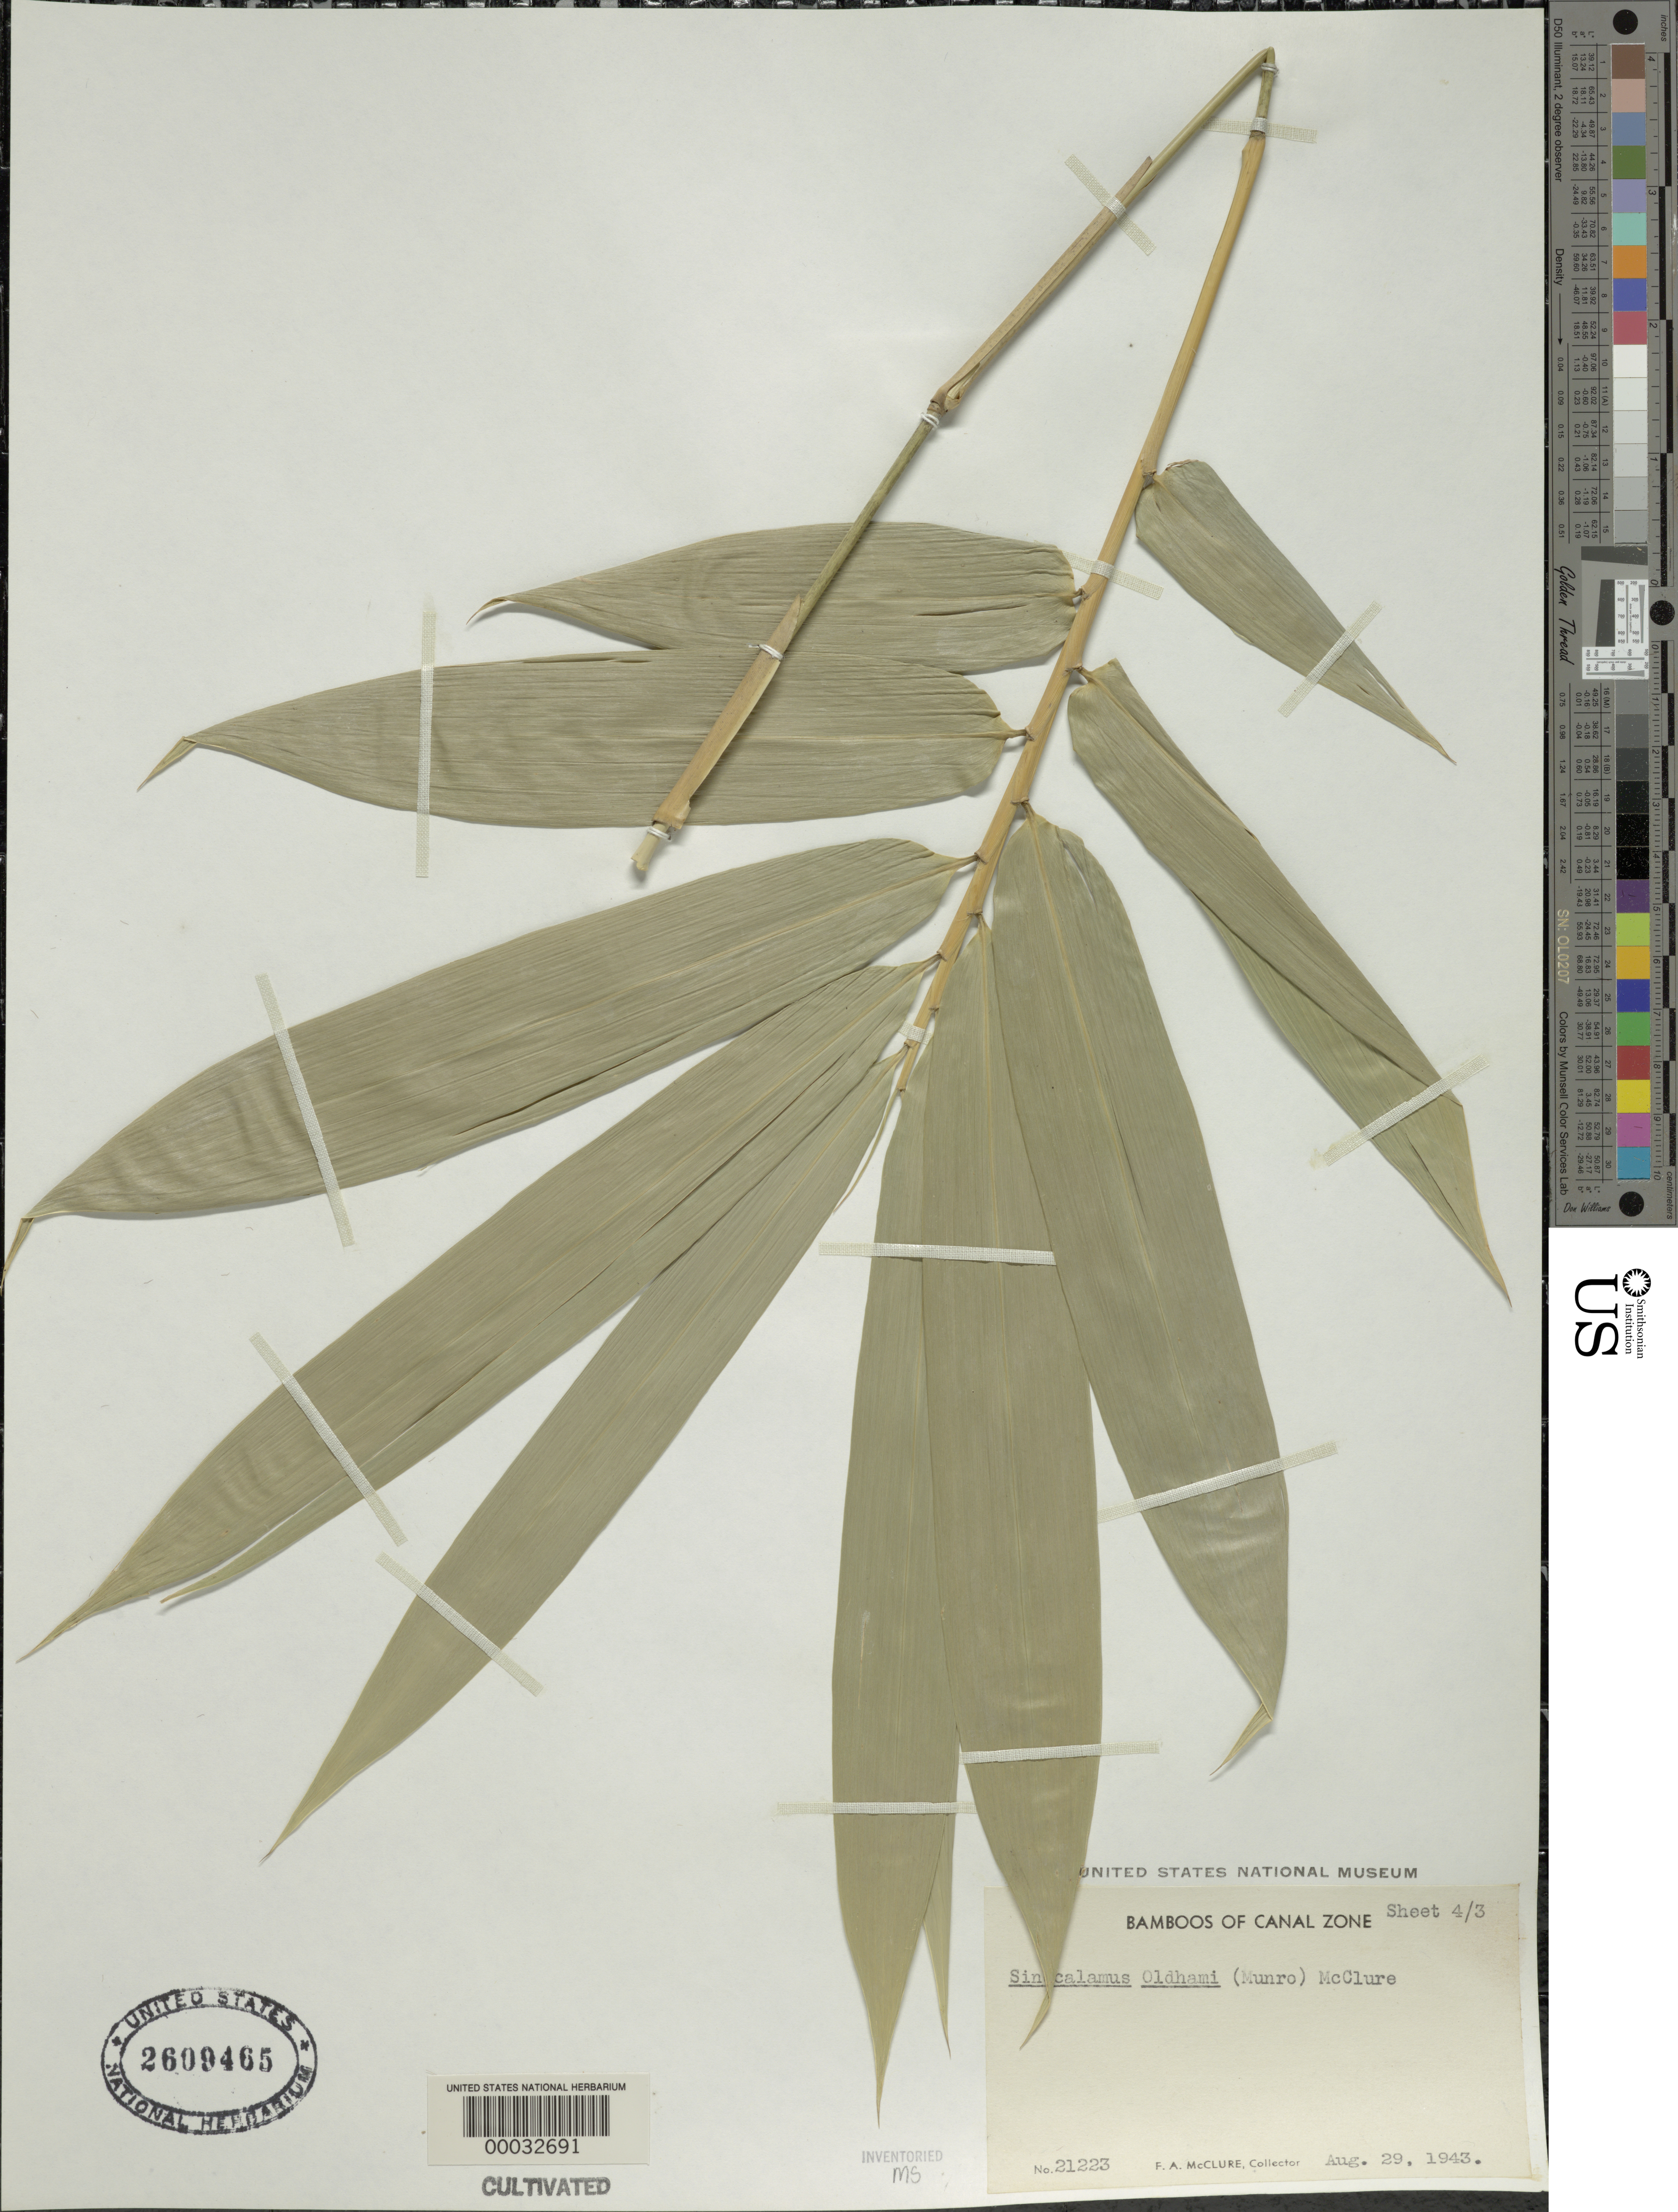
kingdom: Plantae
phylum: Tracheophyta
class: Liliopsida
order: Poales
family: Poaceae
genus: Bambusa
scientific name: Bambusa oldhamii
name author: Munro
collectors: F. A. McClure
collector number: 21223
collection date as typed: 29 Aug 1943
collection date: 1943-08-29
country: Panama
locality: Esperimental Gardens-summit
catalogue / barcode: US 2609465